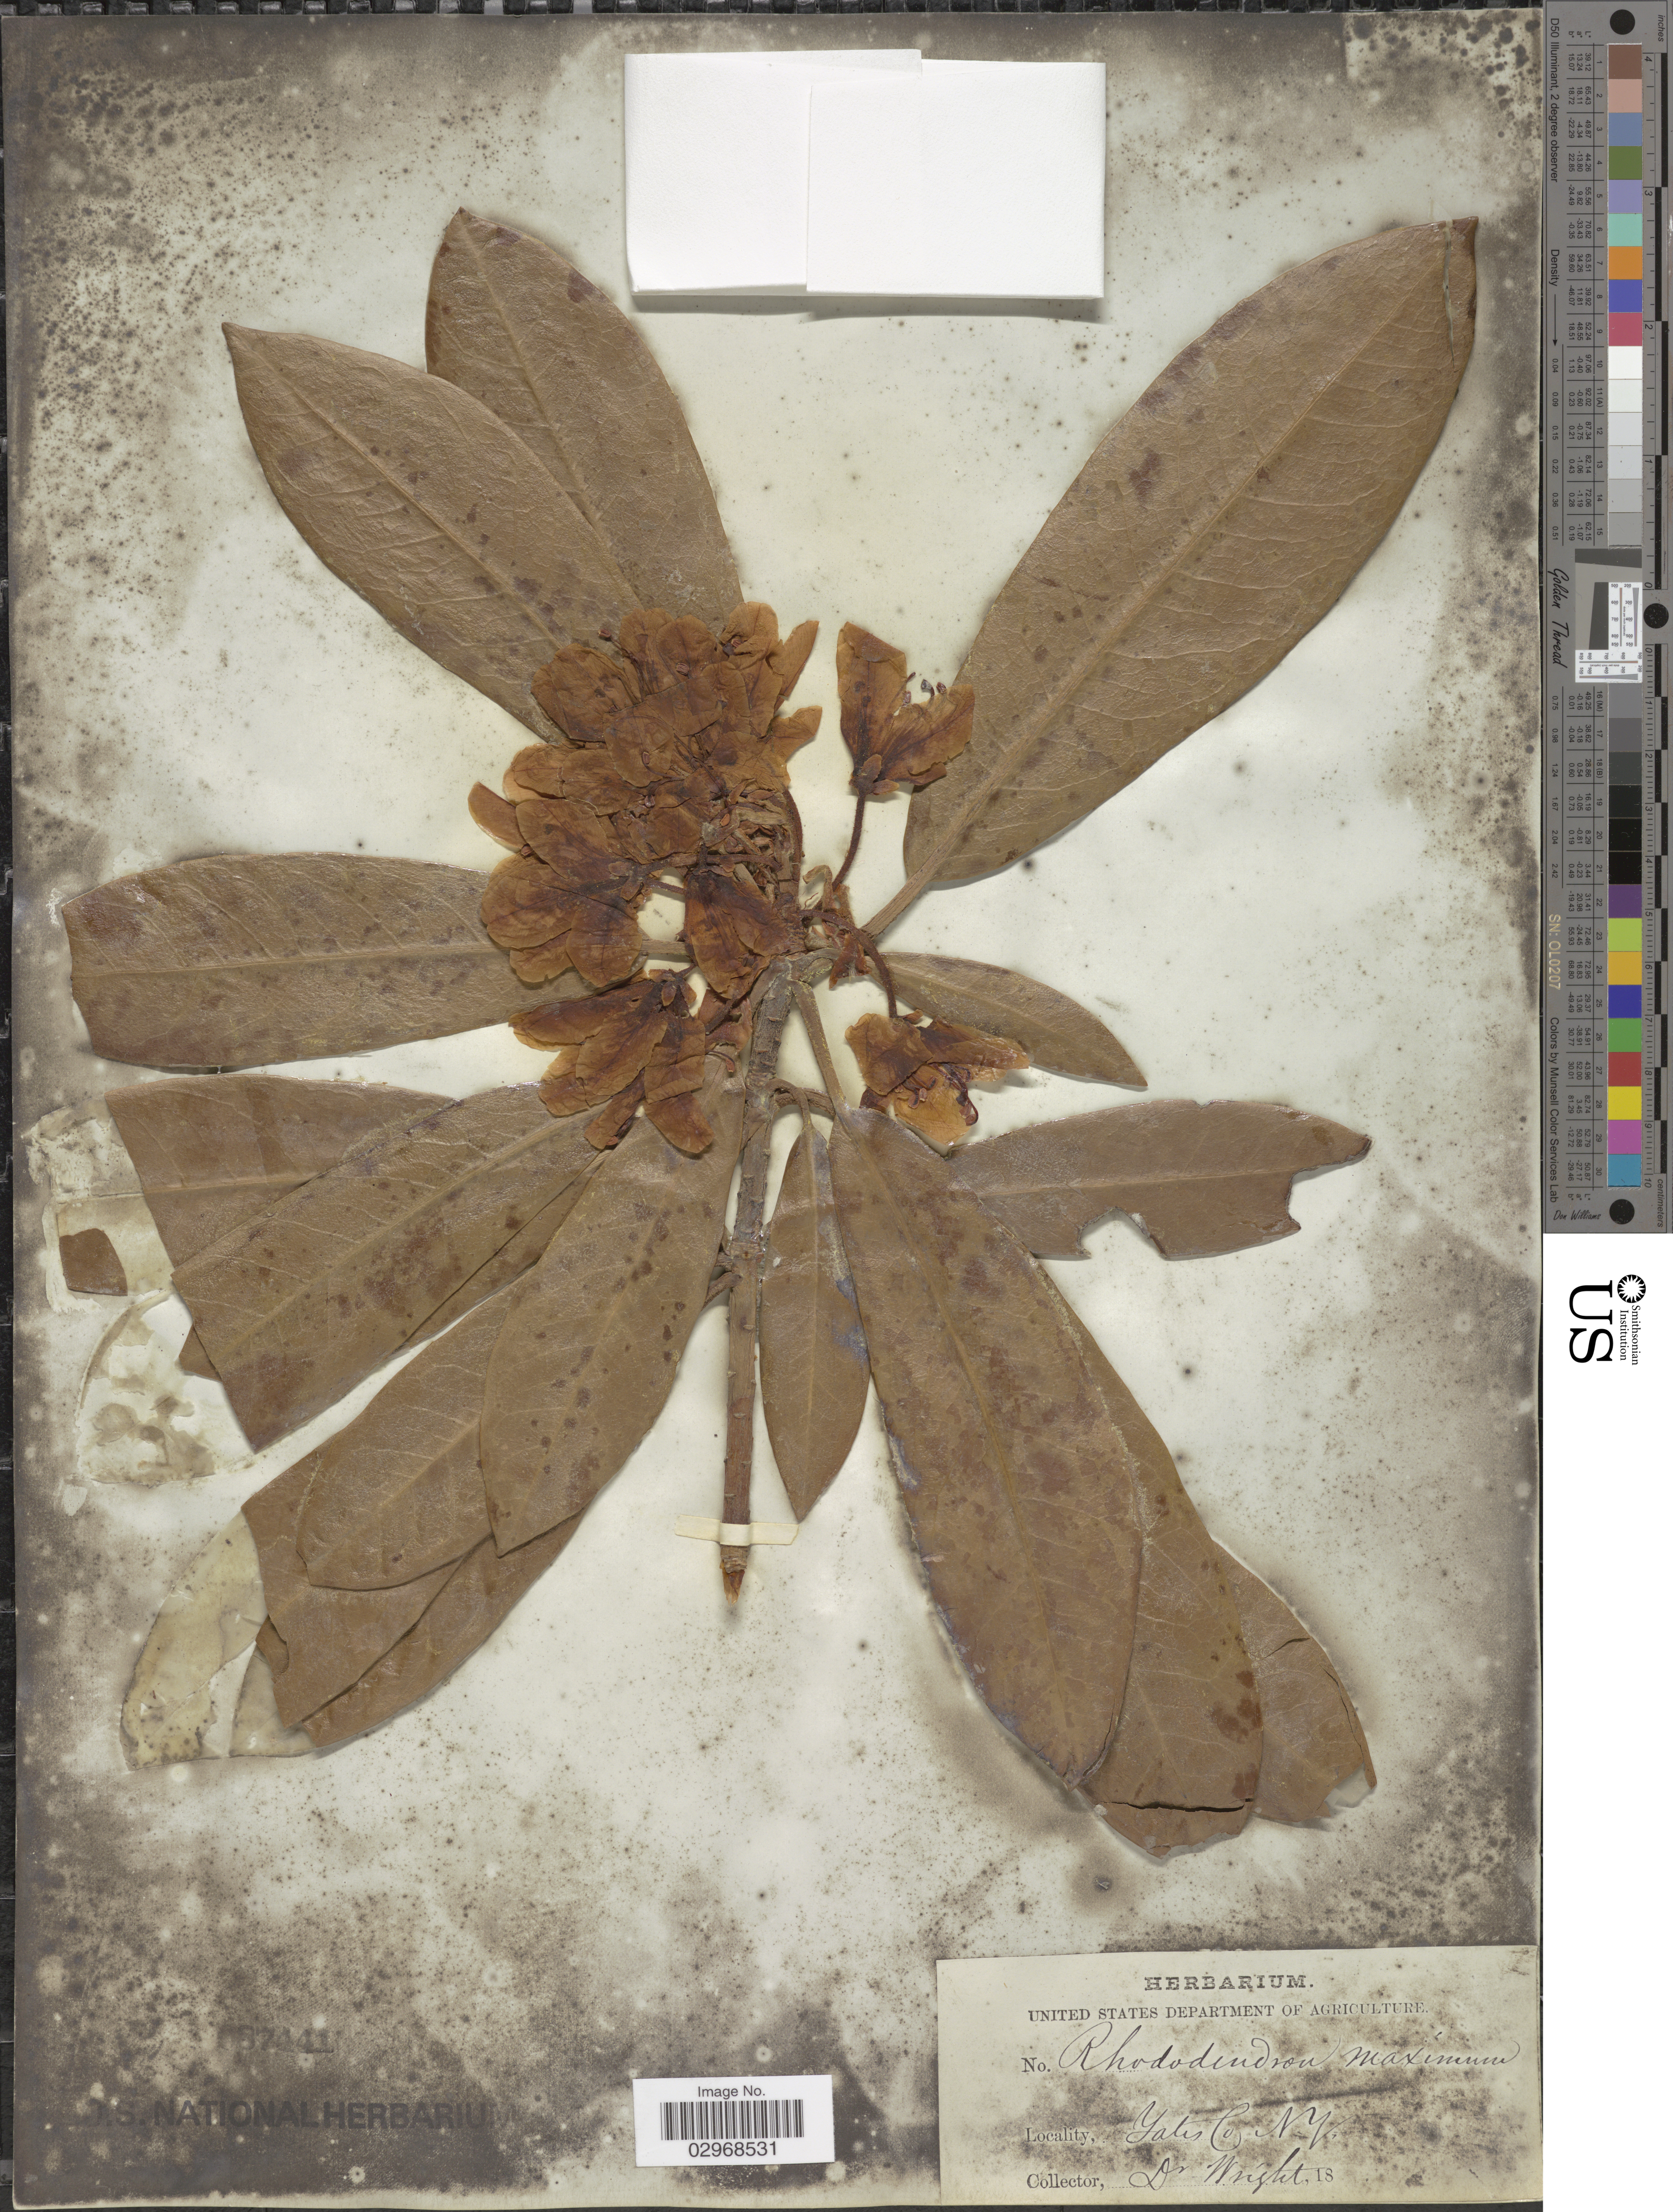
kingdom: Plantae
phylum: Tracheophyta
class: Magnoliopsida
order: Ericales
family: Ericaceae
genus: Rhododendron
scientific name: Rhododendron maximum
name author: L.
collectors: -. Wright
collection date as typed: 18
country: United States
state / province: New York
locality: Yates Co.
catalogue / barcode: US 87441